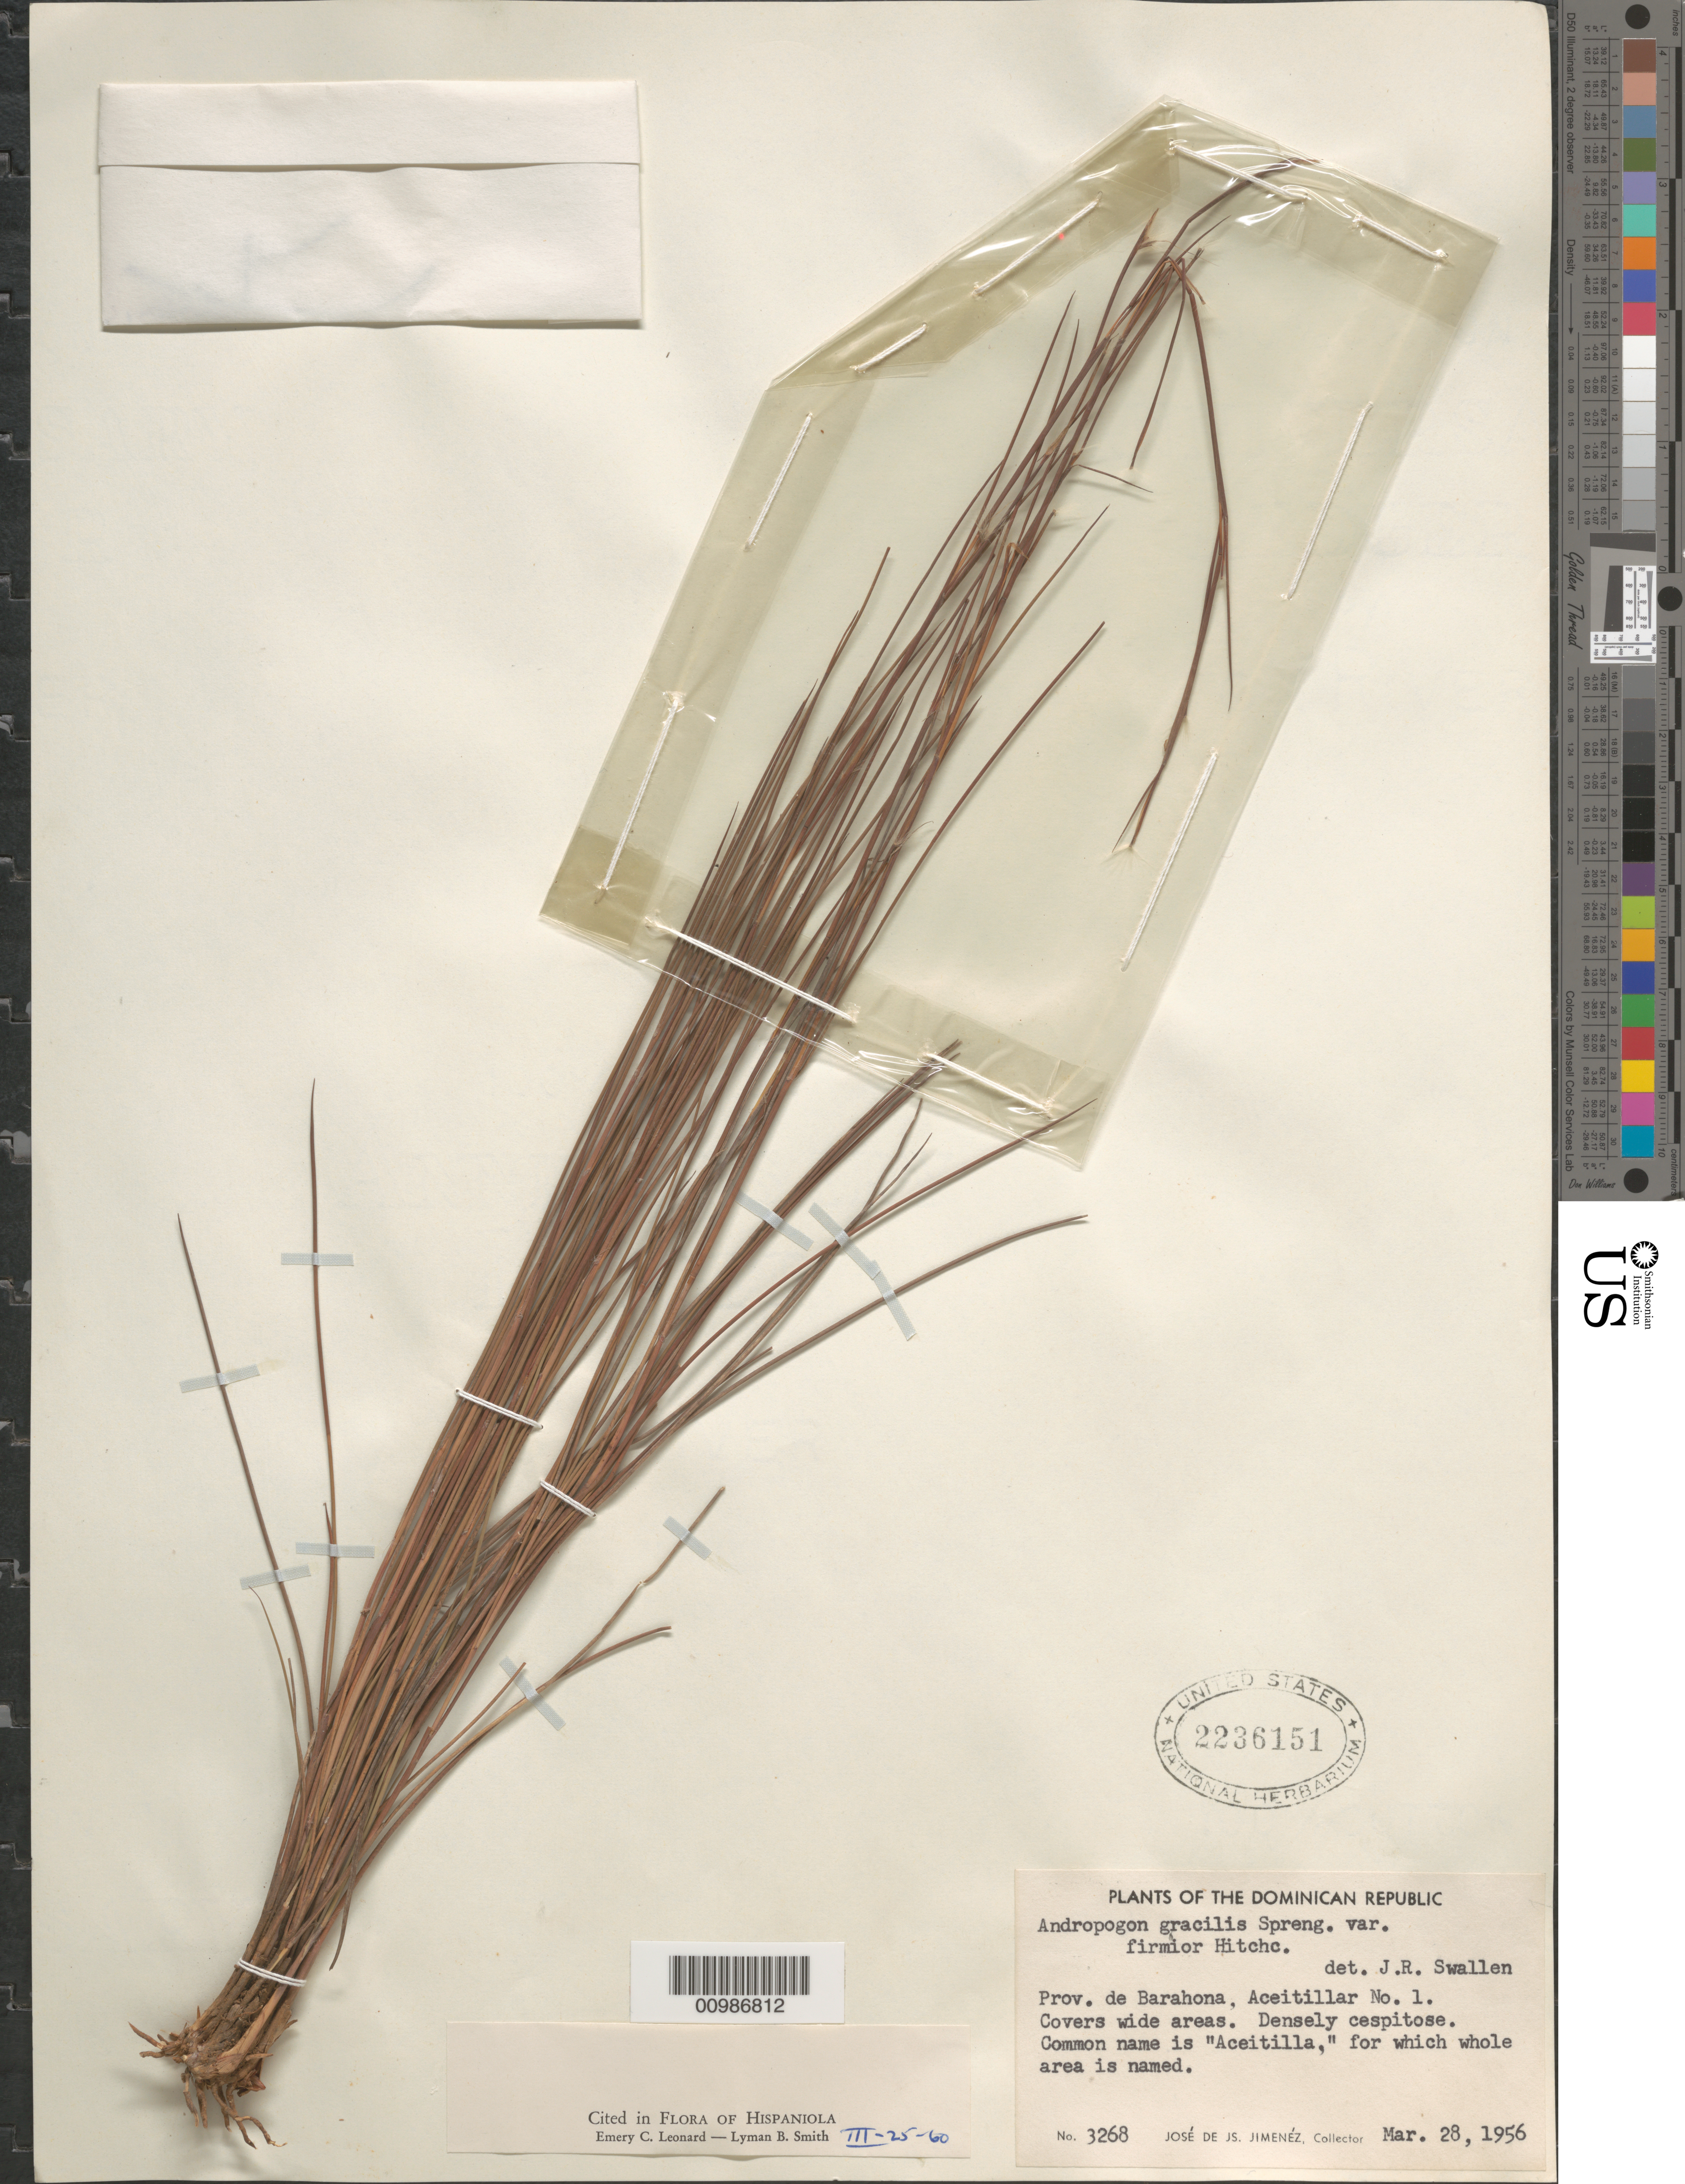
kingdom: Plantae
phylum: Tracheophyta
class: Liliopsida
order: Poales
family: Poaceae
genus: Andropogon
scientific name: Andropogon gracilis var. firmior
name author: Hitchc.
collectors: J. J. Jiménez Almonte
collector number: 3268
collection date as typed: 28 Mar 1956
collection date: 1956-03-28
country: Dominican Republic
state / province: Barahona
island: Hispaniola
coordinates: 0 N, 0 E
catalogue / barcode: US 2236151